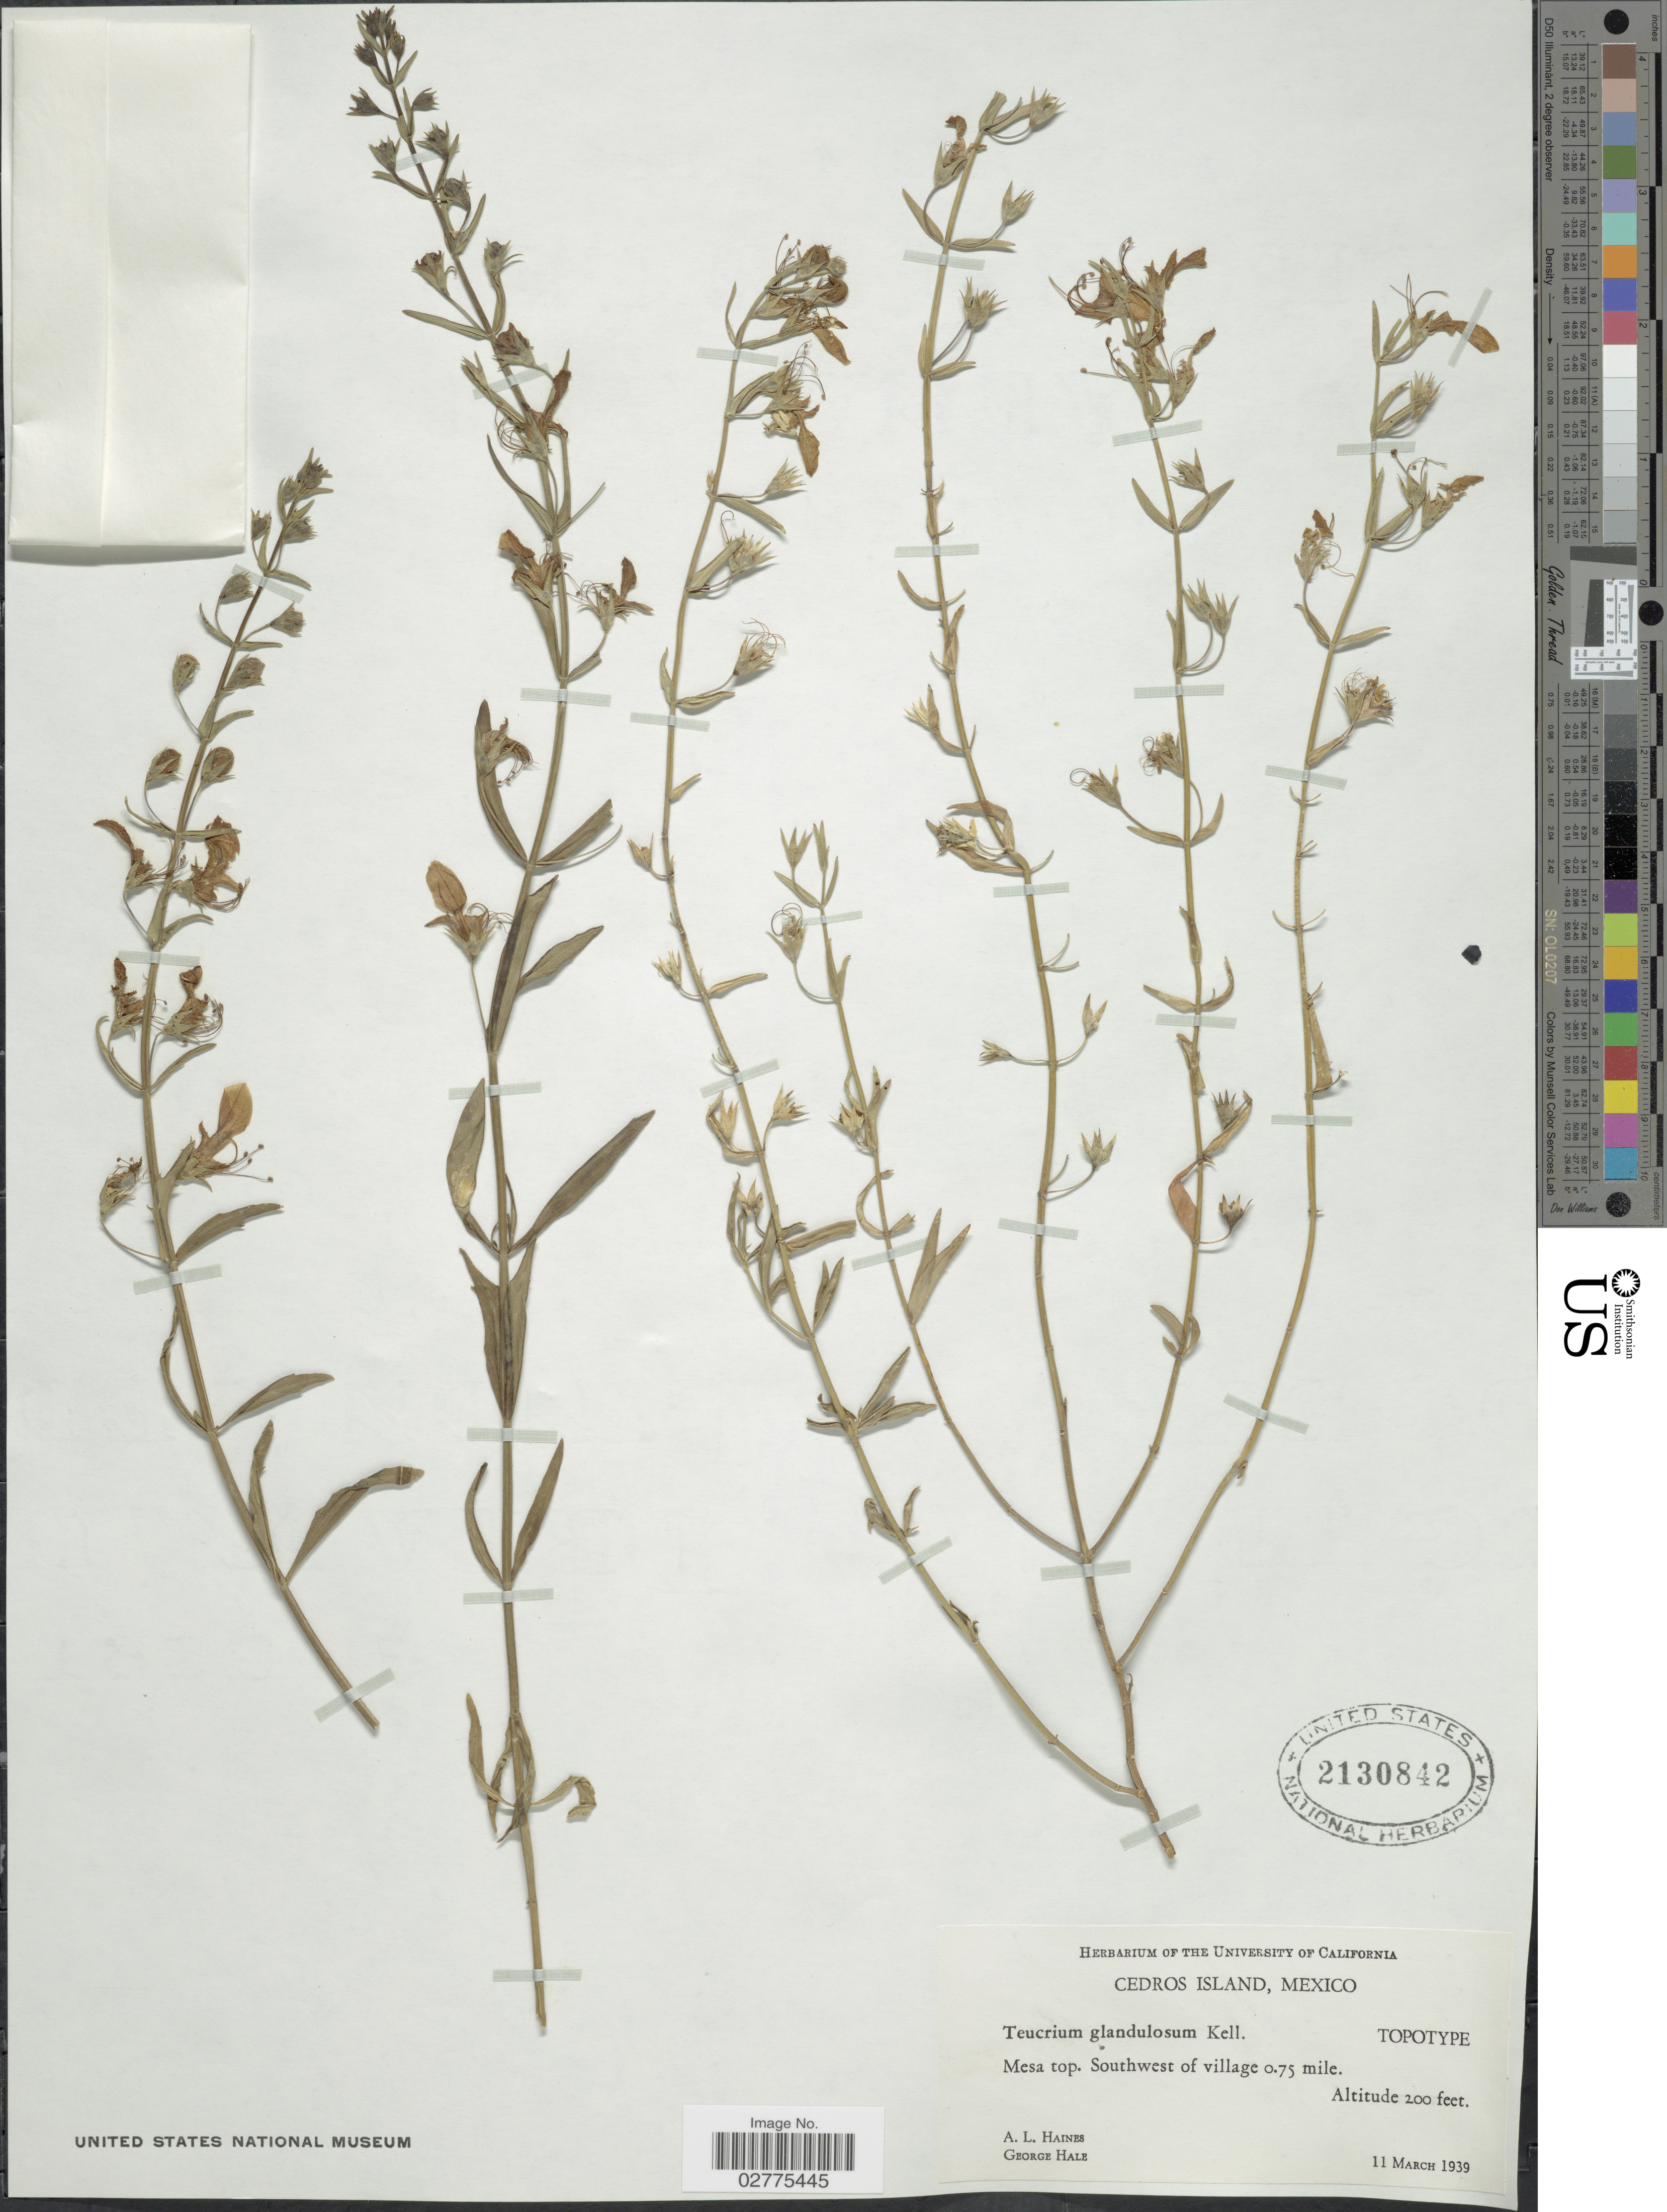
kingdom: Plantae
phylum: Tracheophyta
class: Magnoliopsida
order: Lamiales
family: Lamiaceae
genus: Teucrium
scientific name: Teucrium glandulosum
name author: Kellogg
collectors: A. L. Haines & G. Hale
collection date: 1939-03-11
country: Mexico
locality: Cedros Island, Mesa top. Southwest of village 0.75 mile.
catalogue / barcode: US 2130842